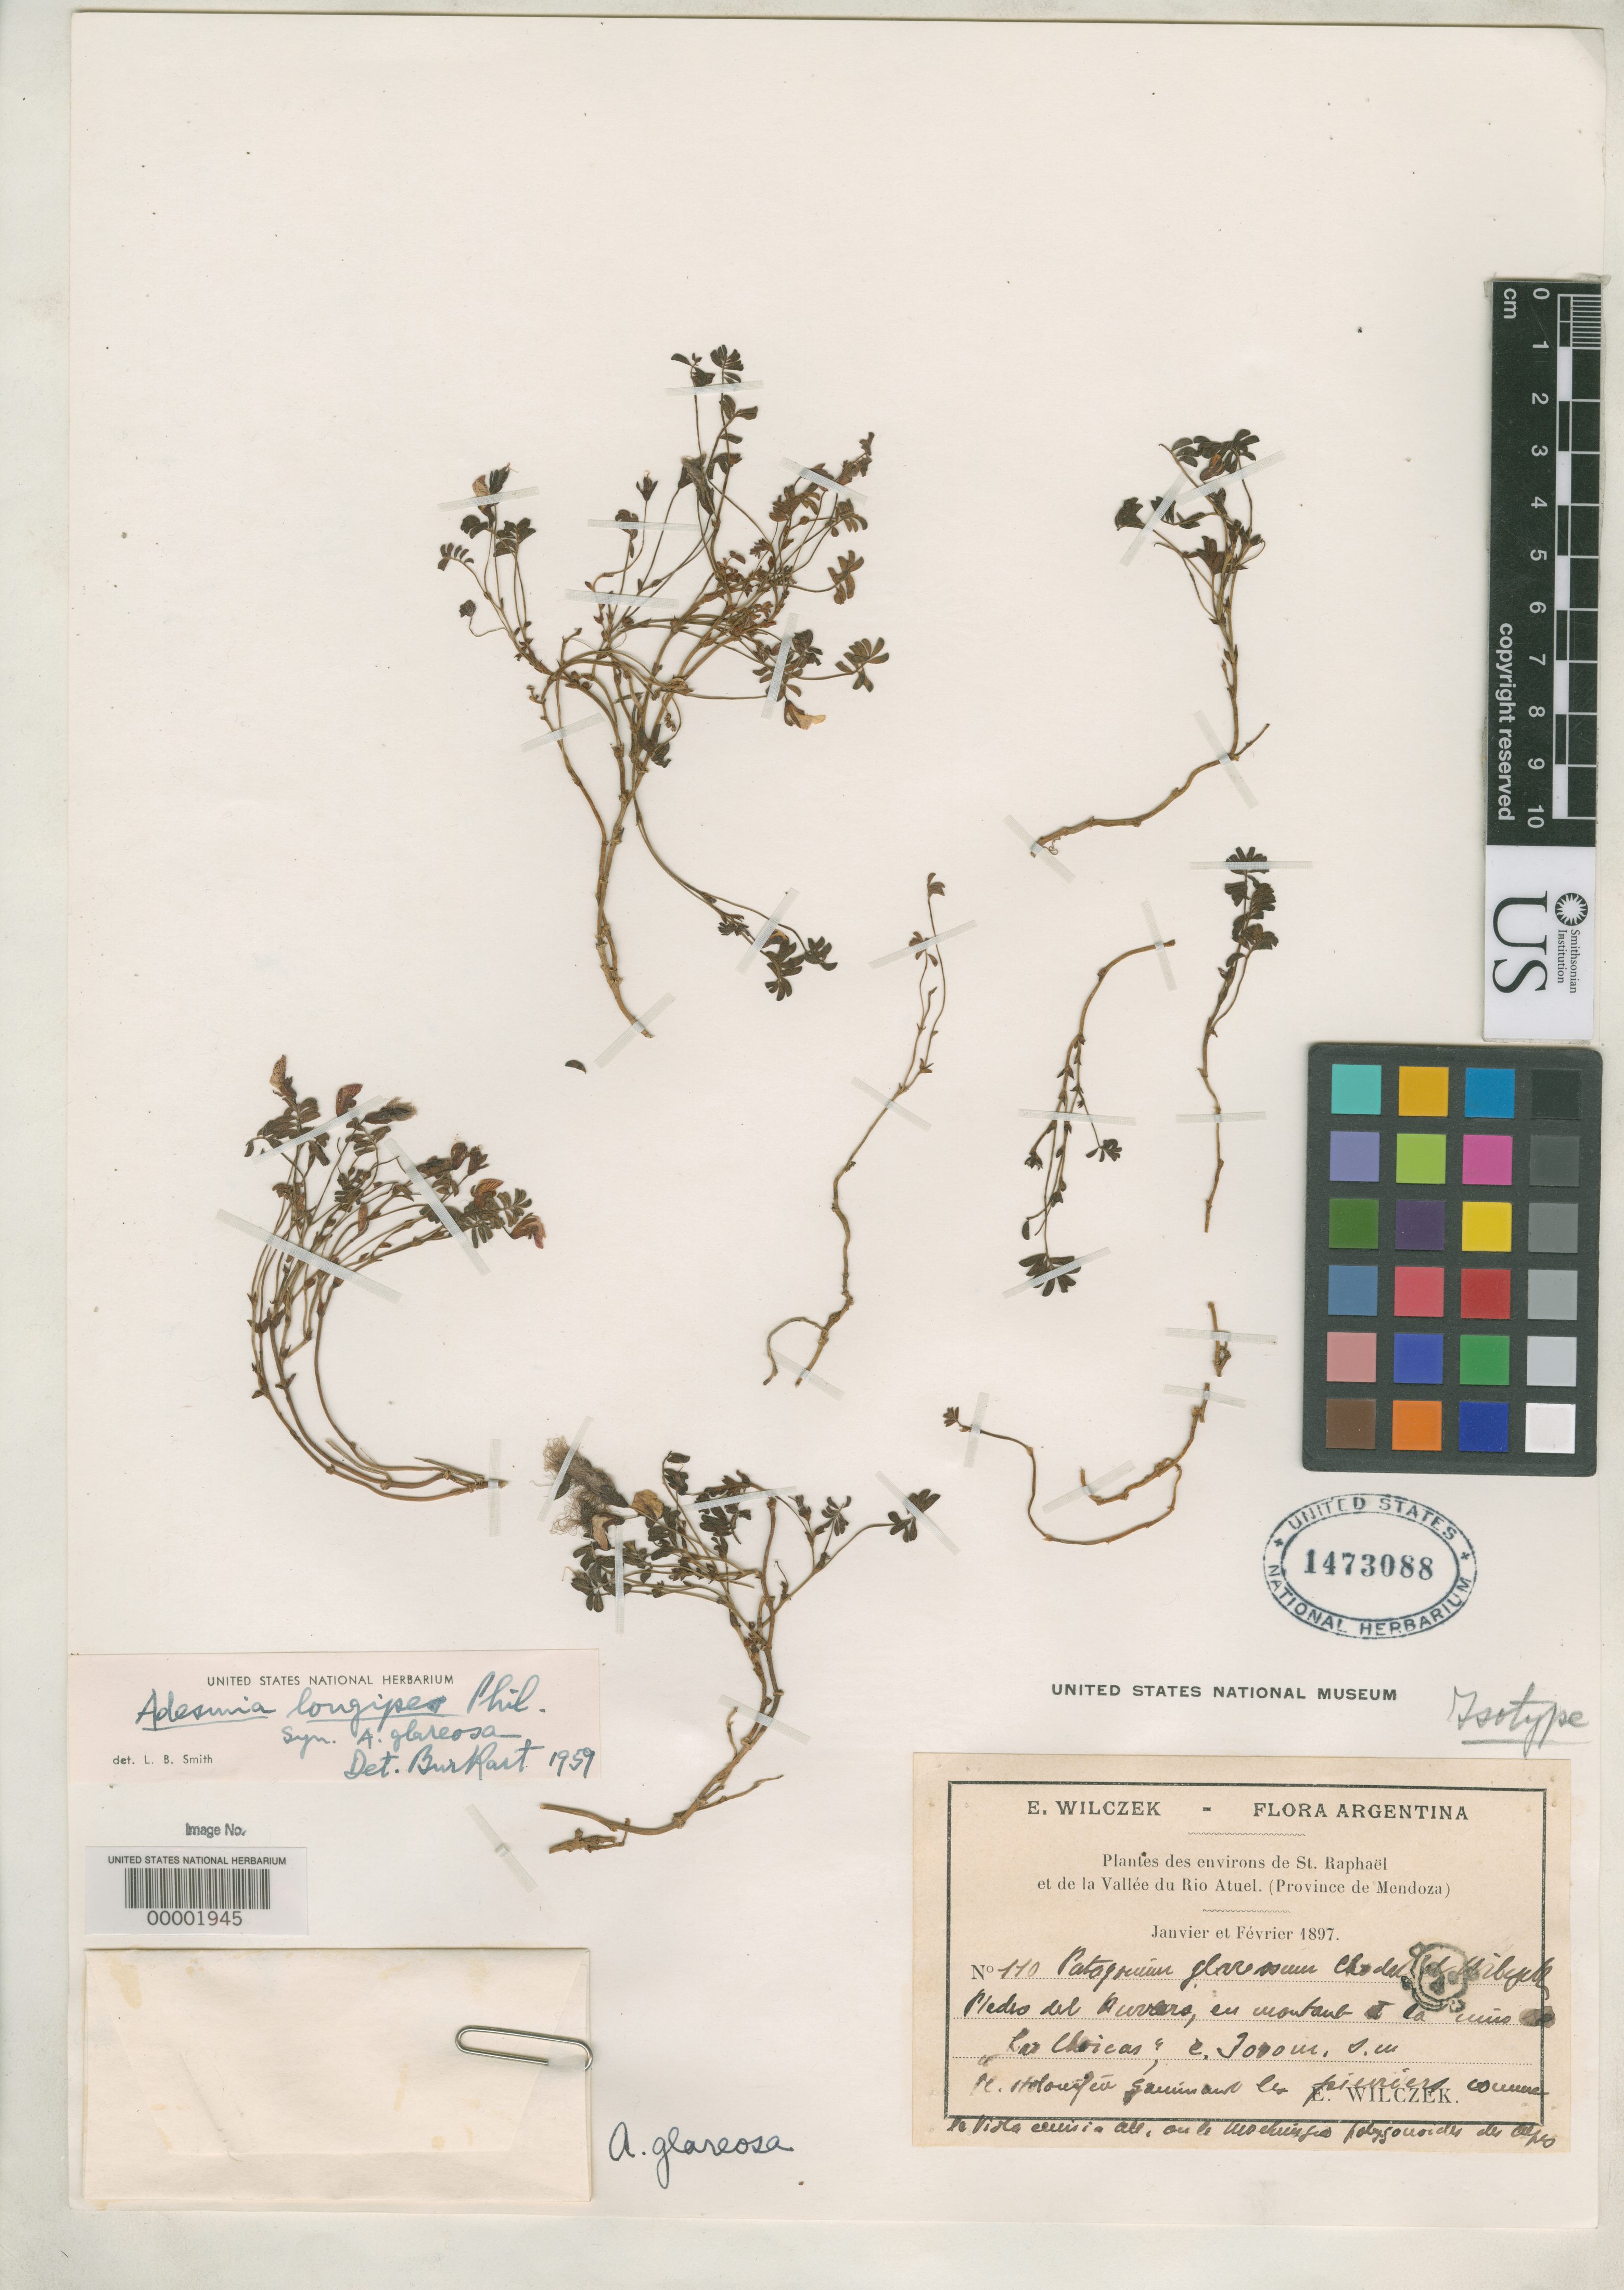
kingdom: Plantae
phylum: Tracheophyta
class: Magnoliopsida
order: Fabales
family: Fabaceae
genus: Patagonium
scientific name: Patagonium glareosum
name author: Chodat & Wilczek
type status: Isotype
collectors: E. Wilczek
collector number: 110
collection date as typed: Jan 1897 and -- Feb 1897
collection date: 1897-01,1897-02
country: Argentina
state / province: Mendoza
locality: Piedro del Burrero, las Choicas.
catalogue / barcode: US 1473088